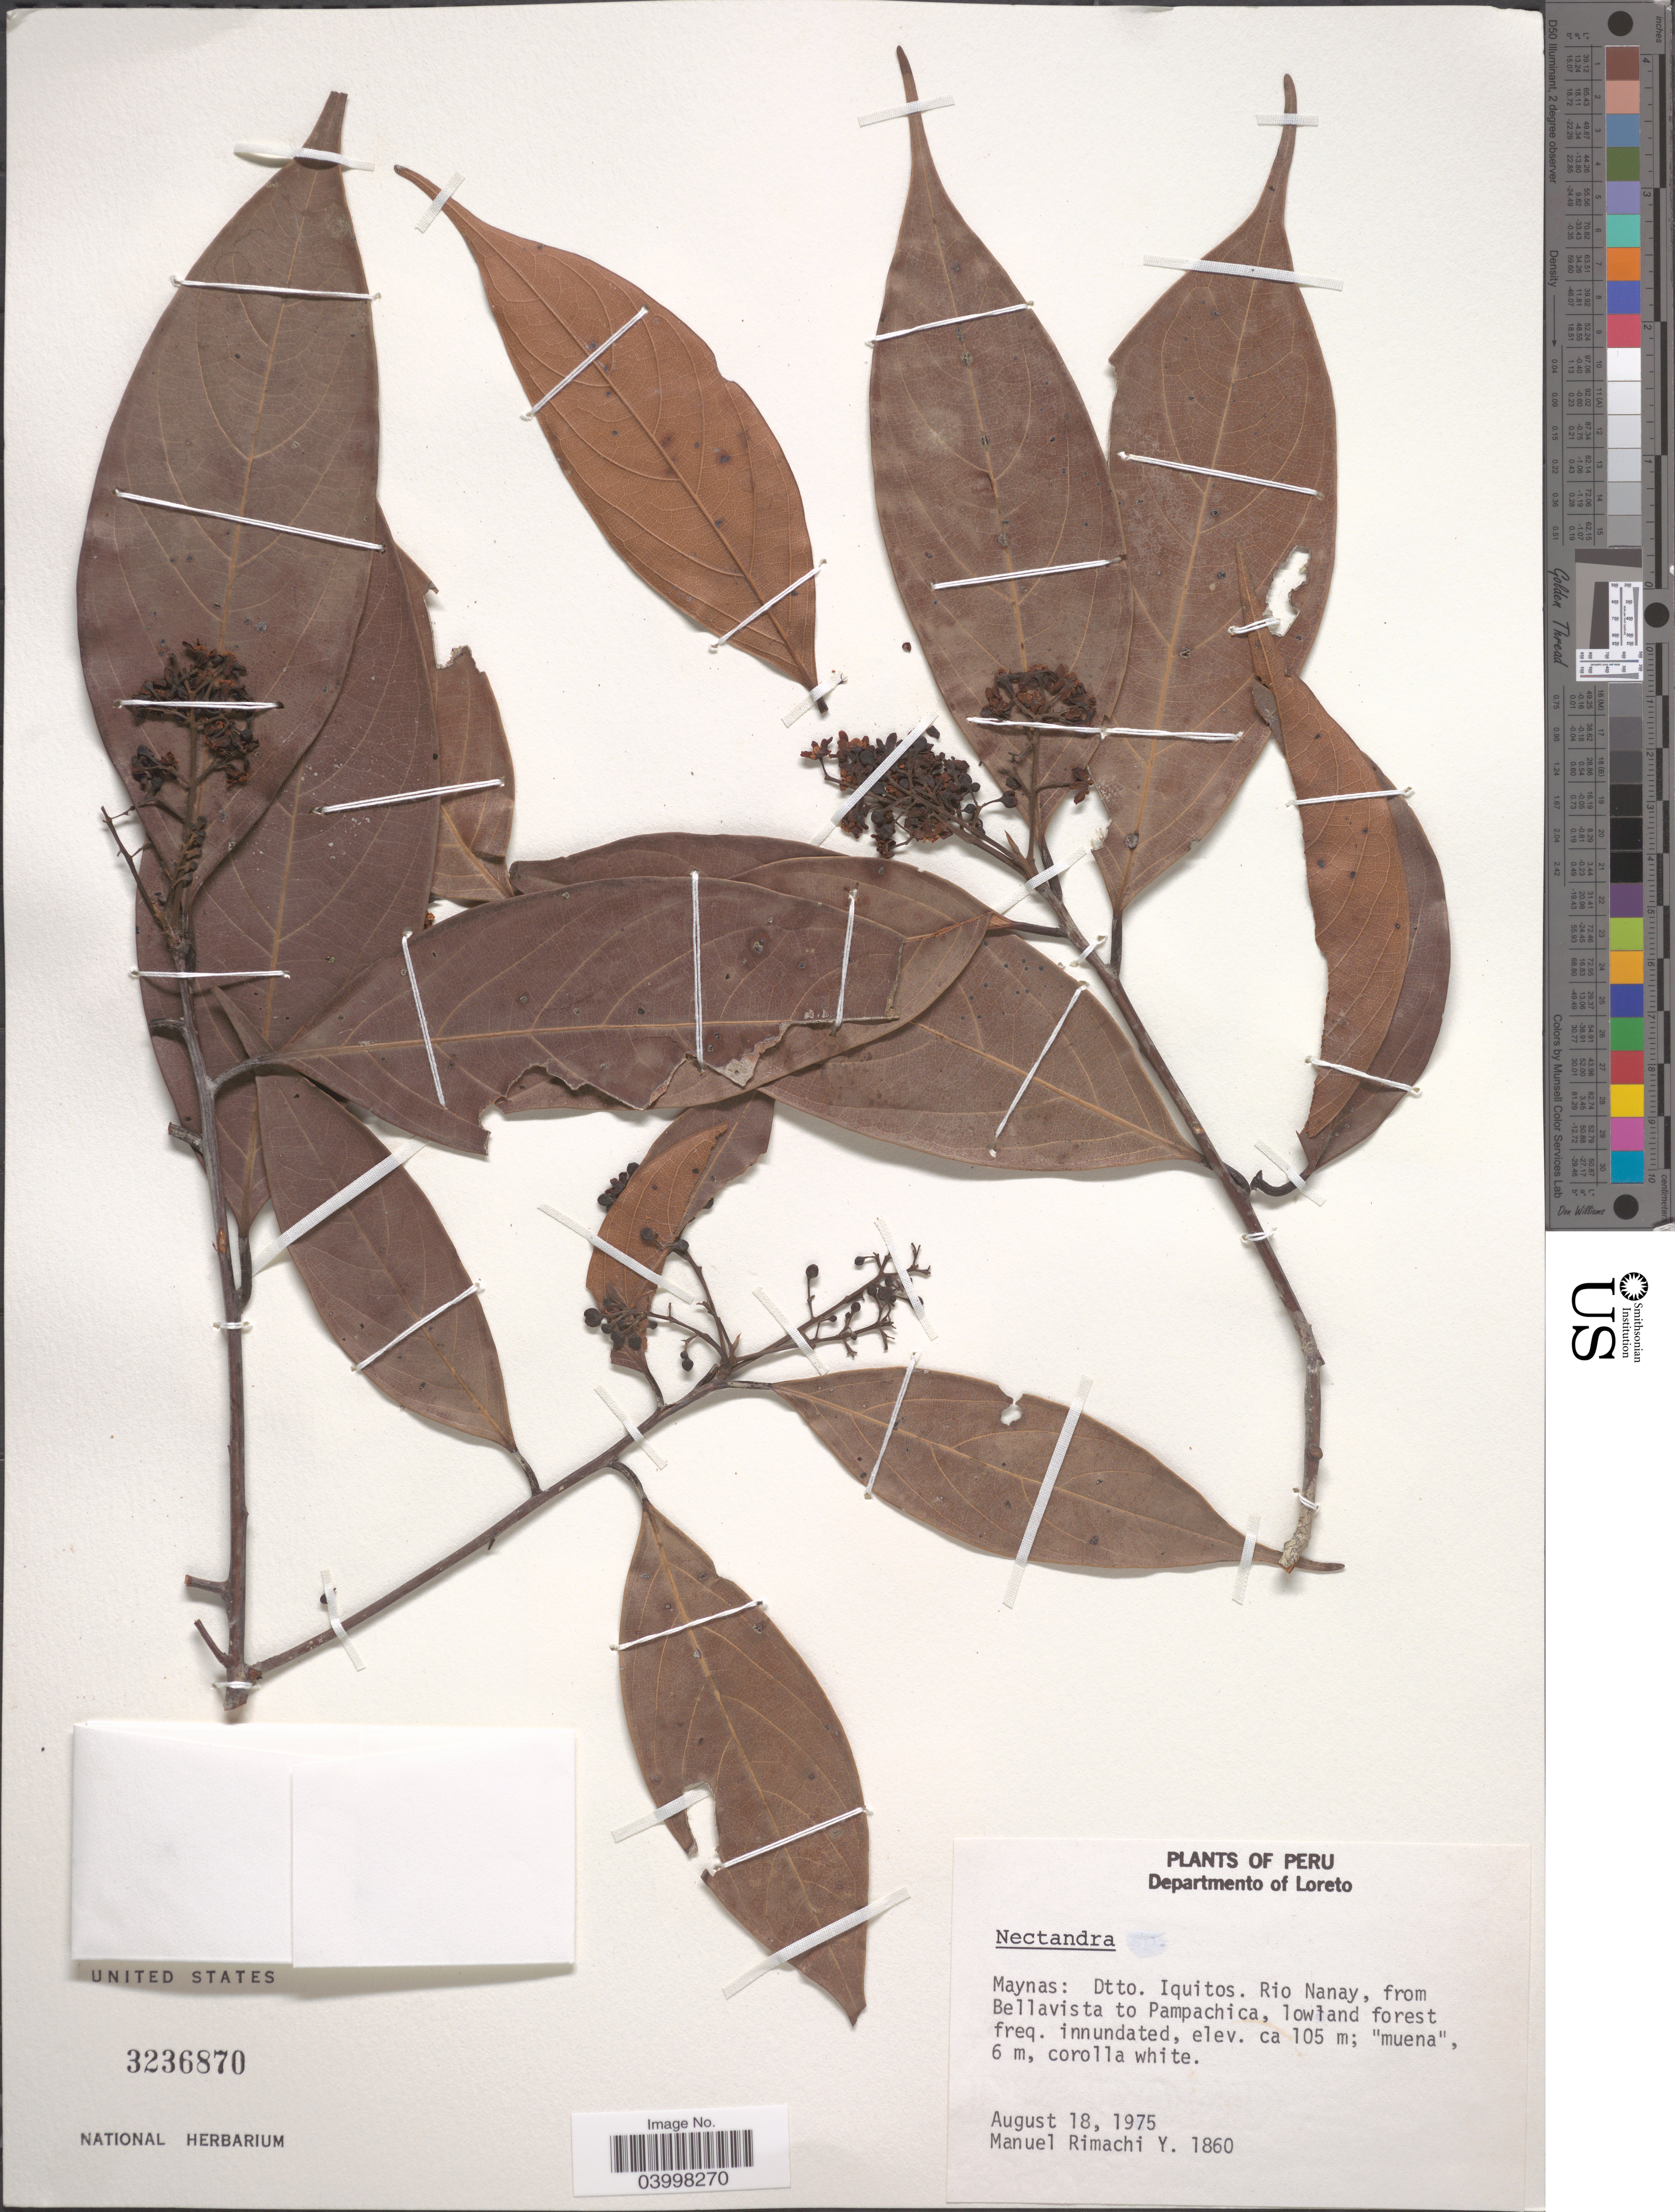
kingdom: Plantae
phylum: Tracheophyta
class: Magnoliopsida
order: Laurales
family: Lauraceae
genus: Nectandra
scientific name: Nectandra sp.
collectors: M. Rimachi Y.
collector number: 1860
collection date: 1975-08-18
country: Peru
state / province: Loreto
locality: Departmento of Loreto. Maynas: Dtto. Iquitos. Rio Nanay, from Bellavista to Pampachica.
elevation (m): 105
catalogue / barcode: US 3236870